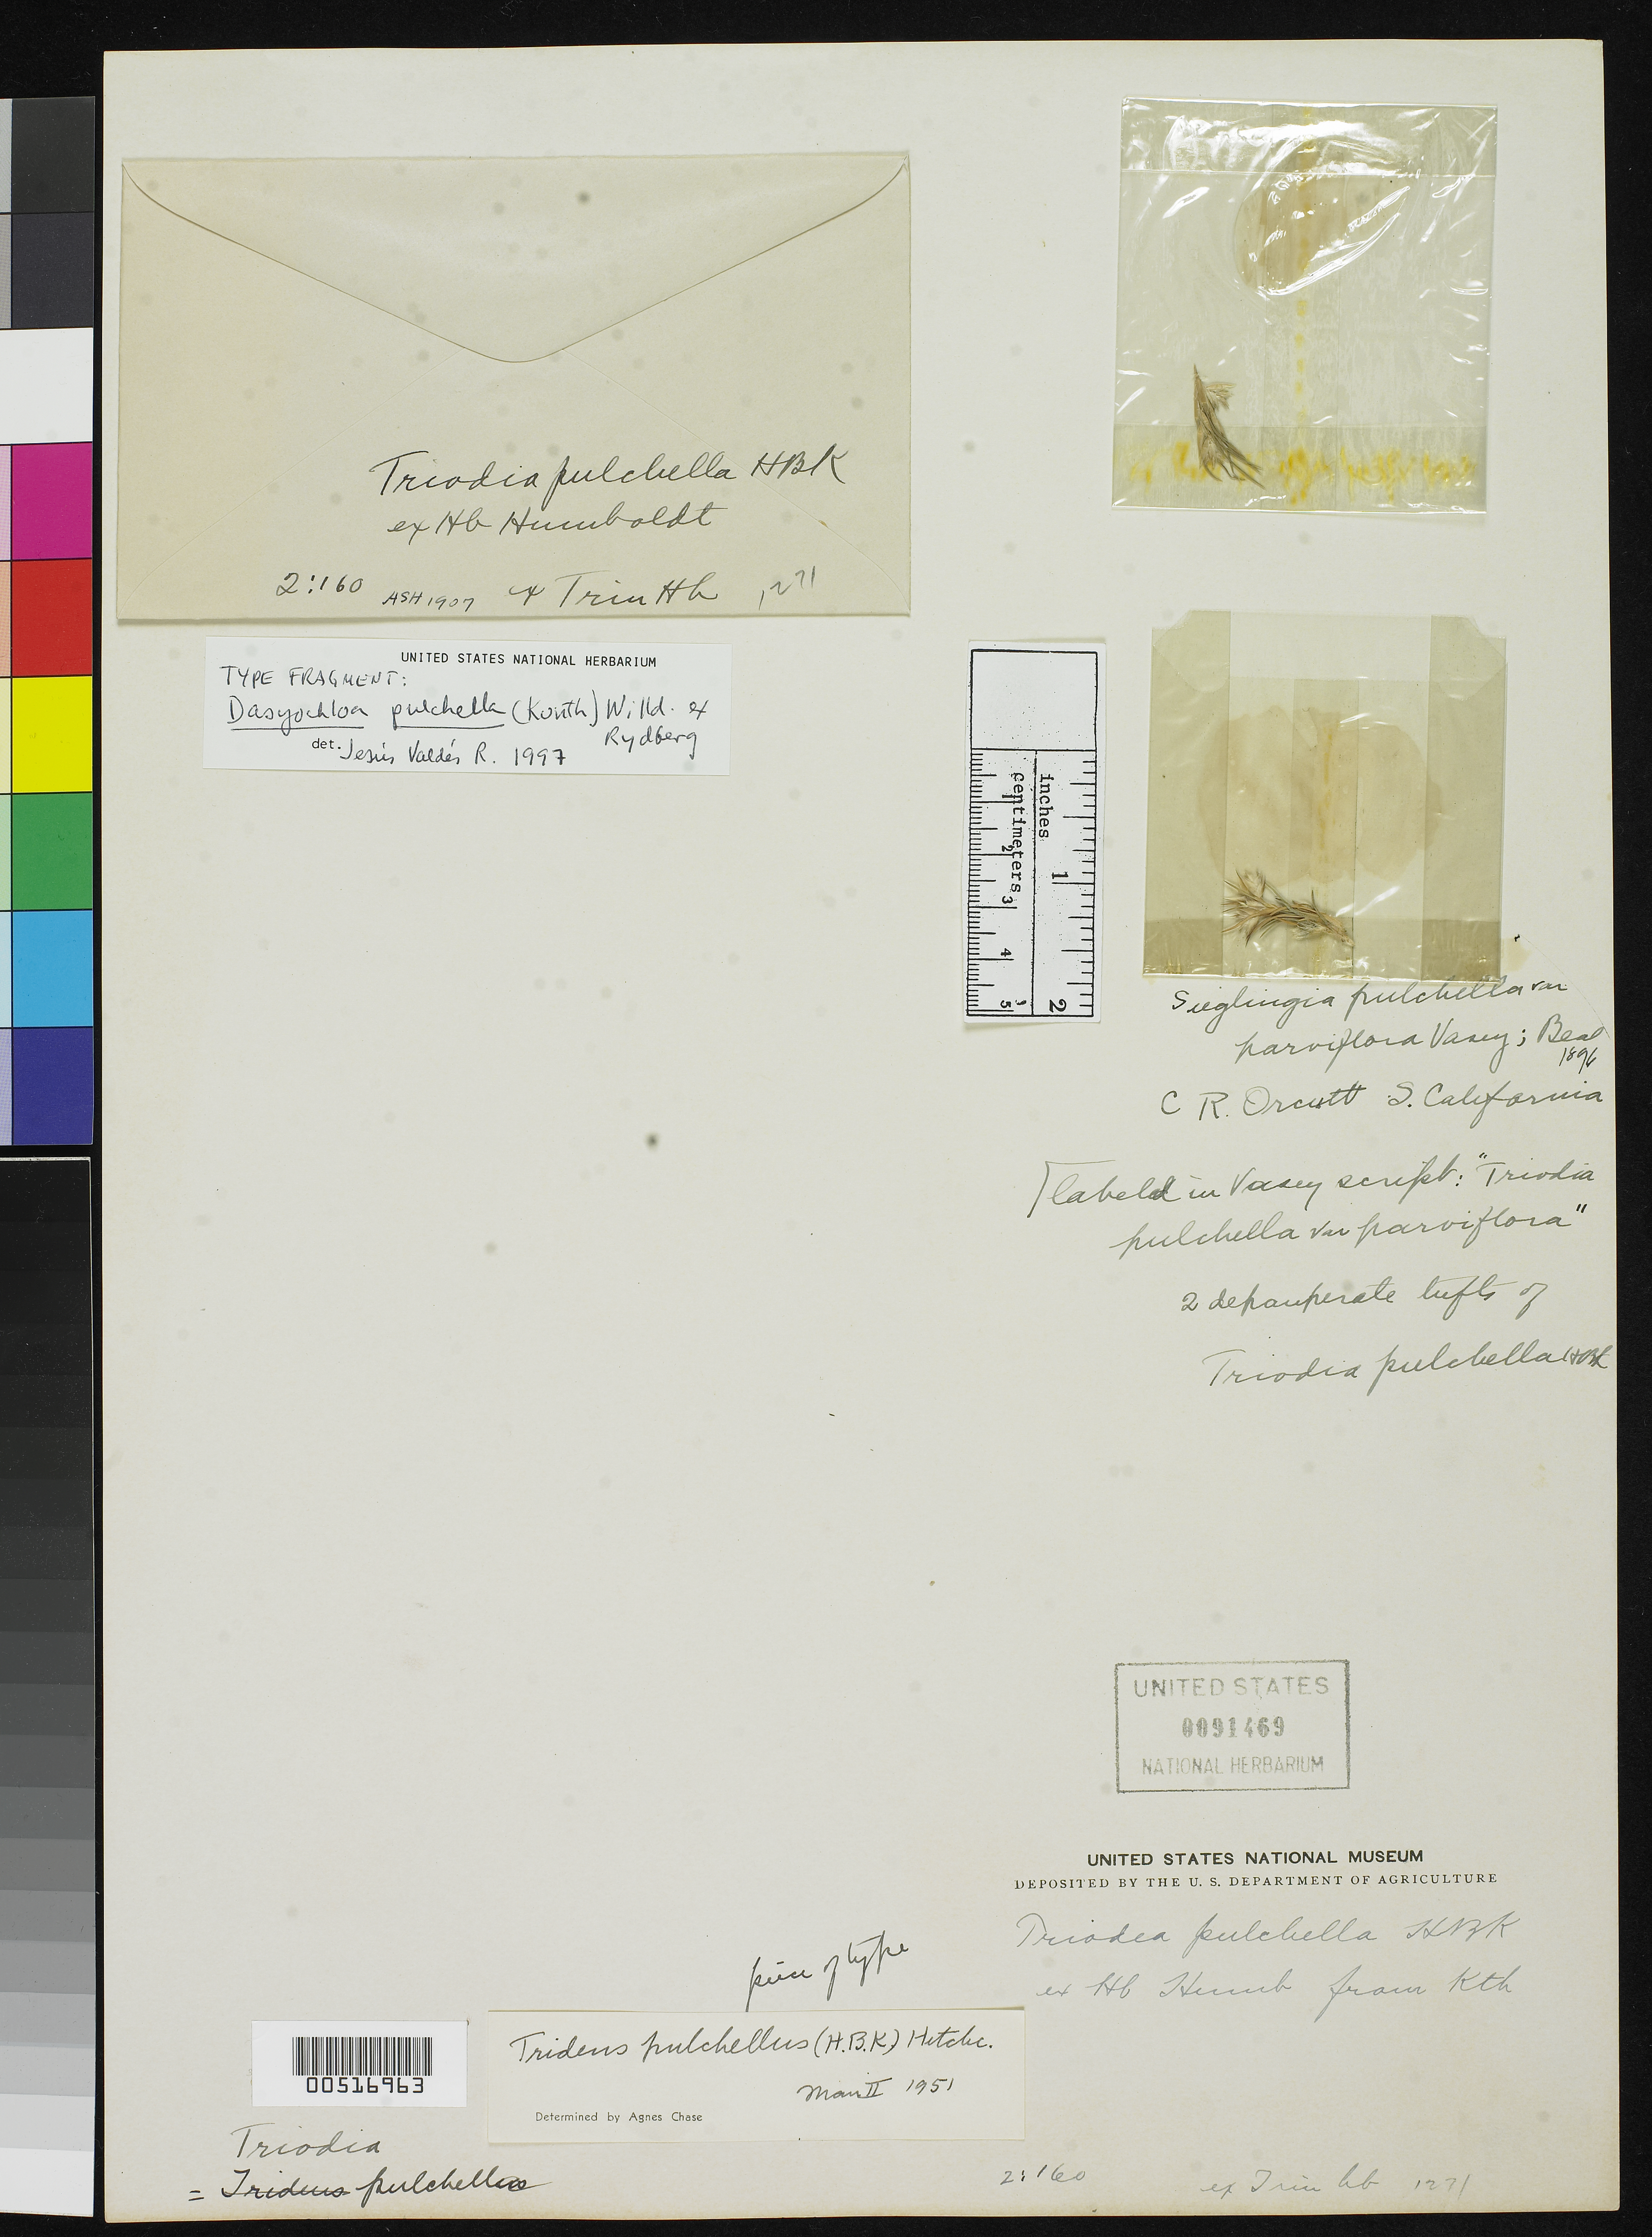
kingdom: Plantae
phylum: Tracheophyta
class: Liliopsida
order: Poales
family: Poaceae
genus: Triodia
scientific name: Triodia pulchella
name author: Kunth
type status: Type Fragment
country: Mexico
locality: E of Monserrat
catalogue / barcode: US 91469